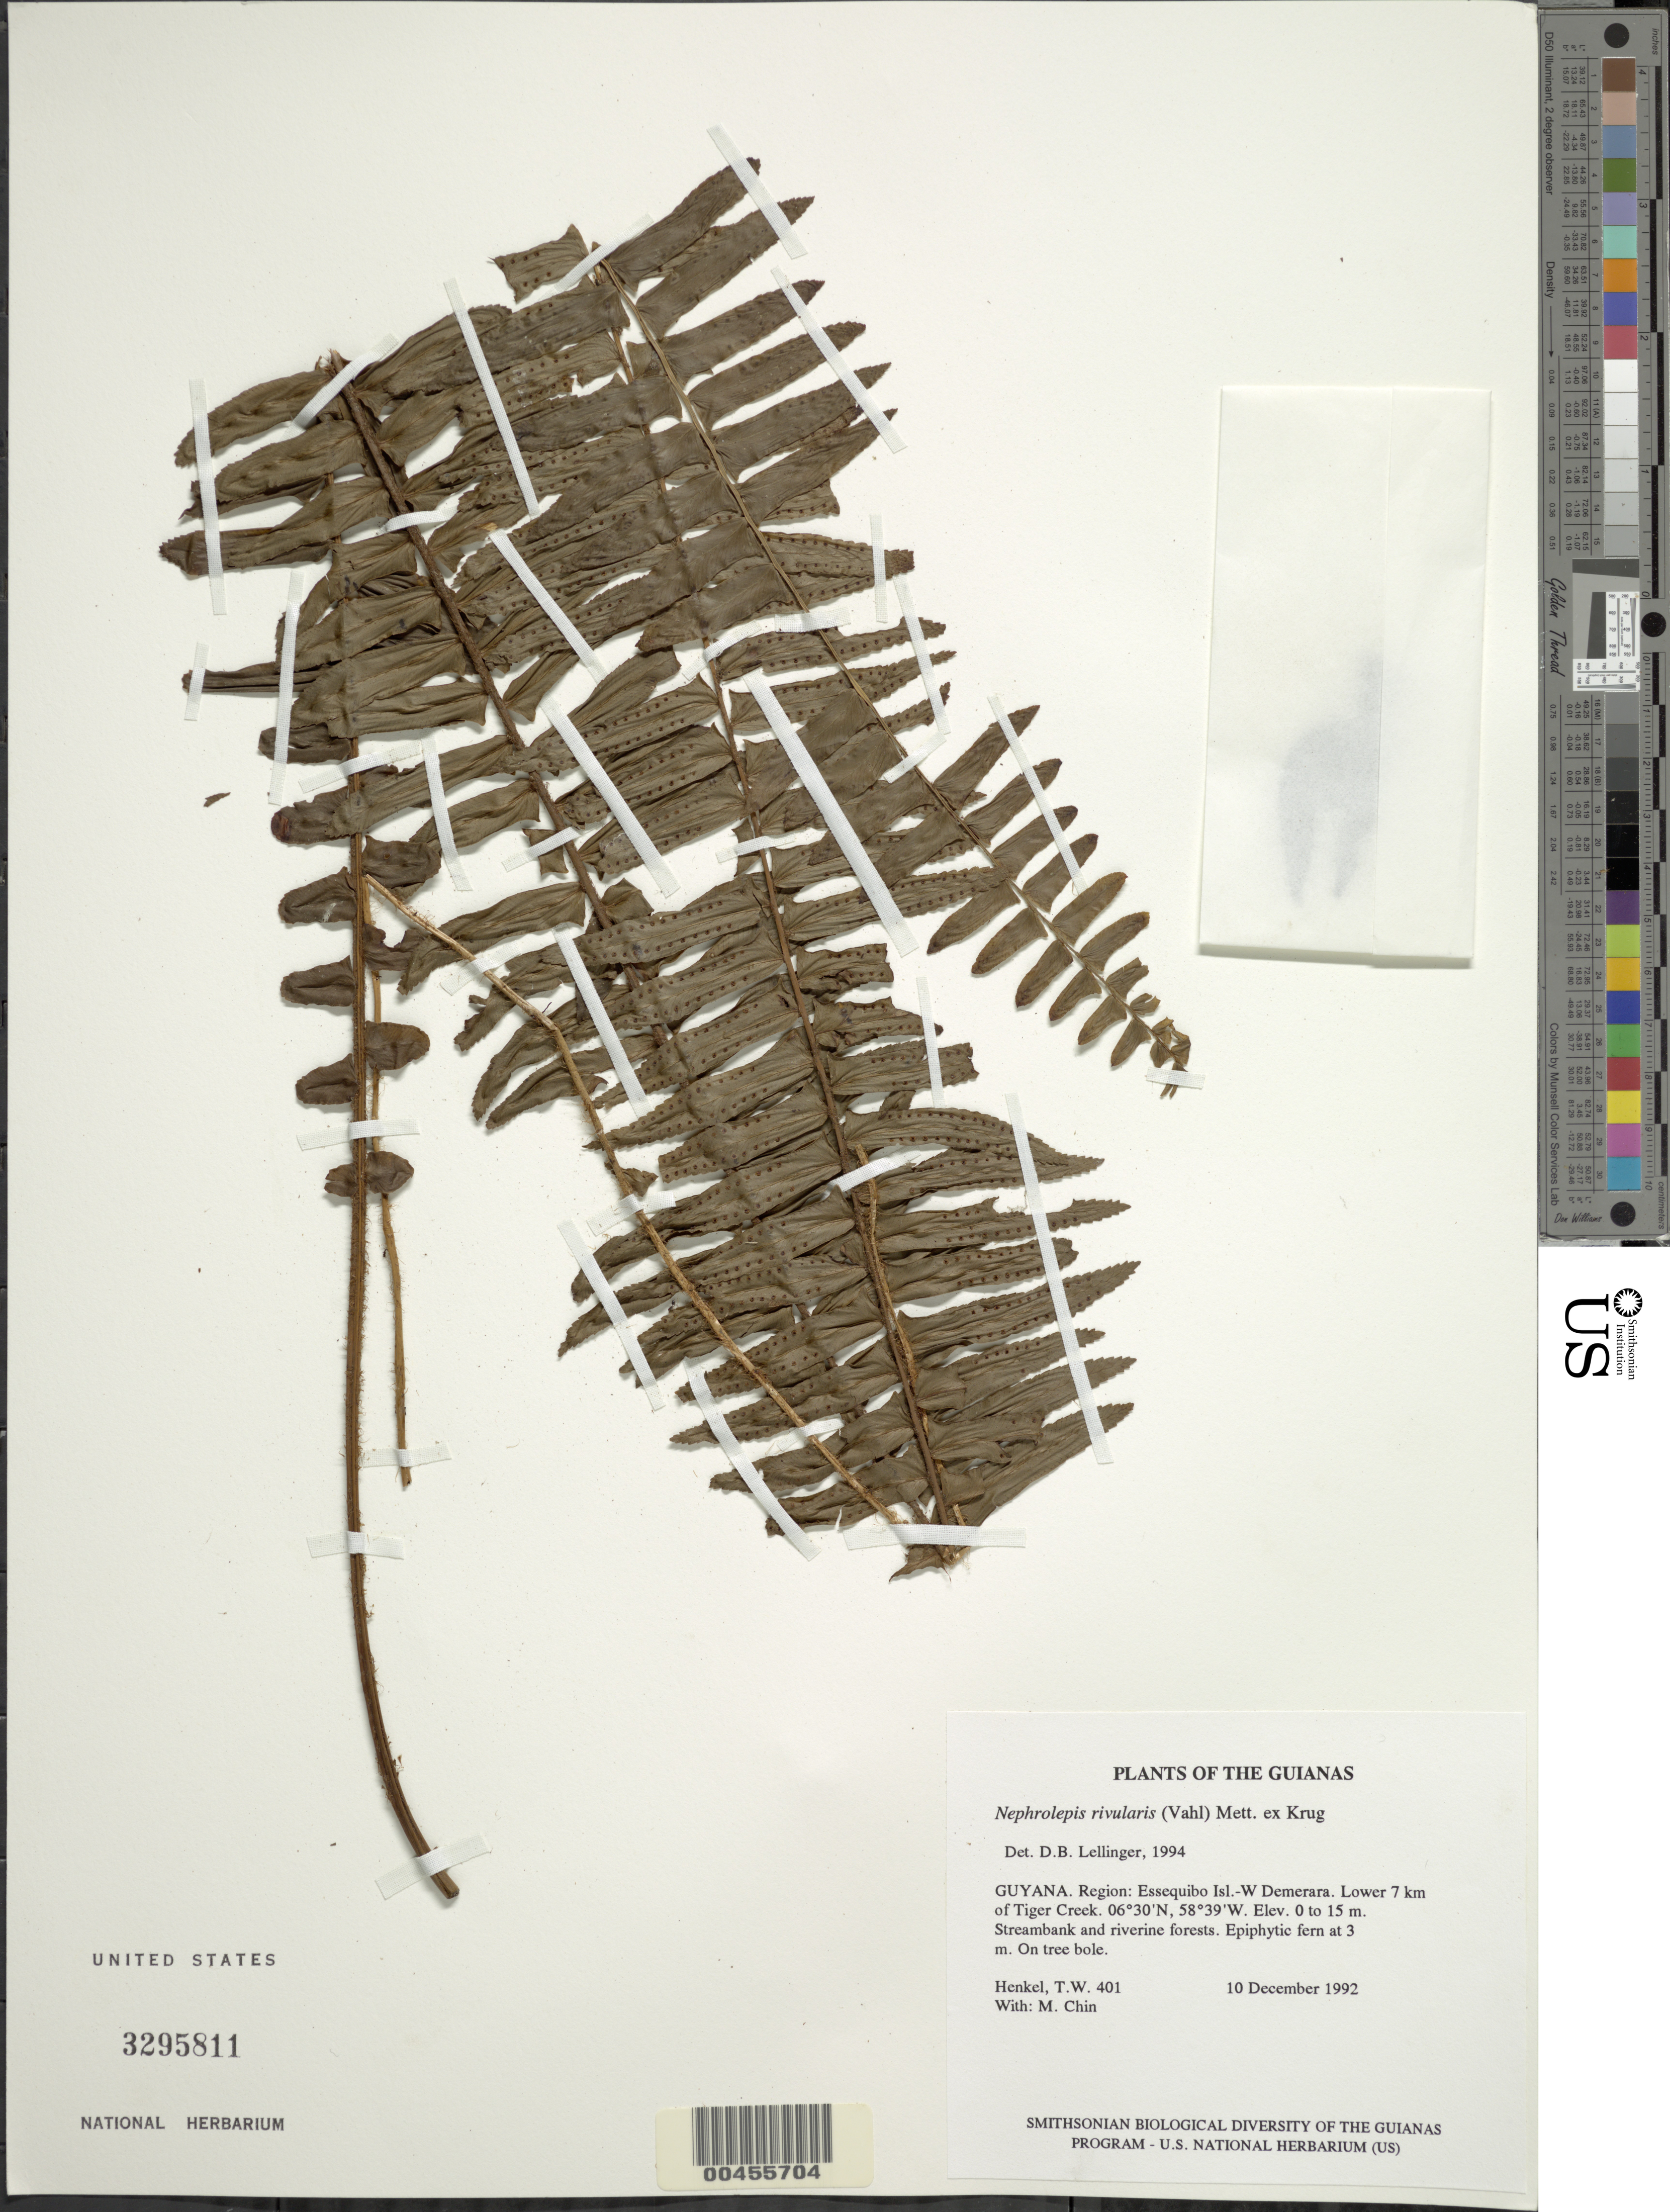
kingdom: Plantae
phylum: Tracheophyta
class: Polypodiopsida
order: Polypodiales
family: Nephrolepidaceae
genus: Nephrolepis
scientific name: Nephrolepis rivularis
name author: (Vahl) Mett. ex Krug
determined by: Lellinger, David B., (BOT), Smithsonian Institution - National Museum of Natural History (UNITED STATES)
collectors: T. Henkel & M. Chin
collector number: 401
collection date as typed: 10 December 1992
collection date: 1992-12-10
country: Guyana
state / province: Essequibo Isl-W. Demerara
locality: Lower 7 km of Tiger Creek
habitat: Streambank and riverine forests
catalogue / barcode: US 3295811